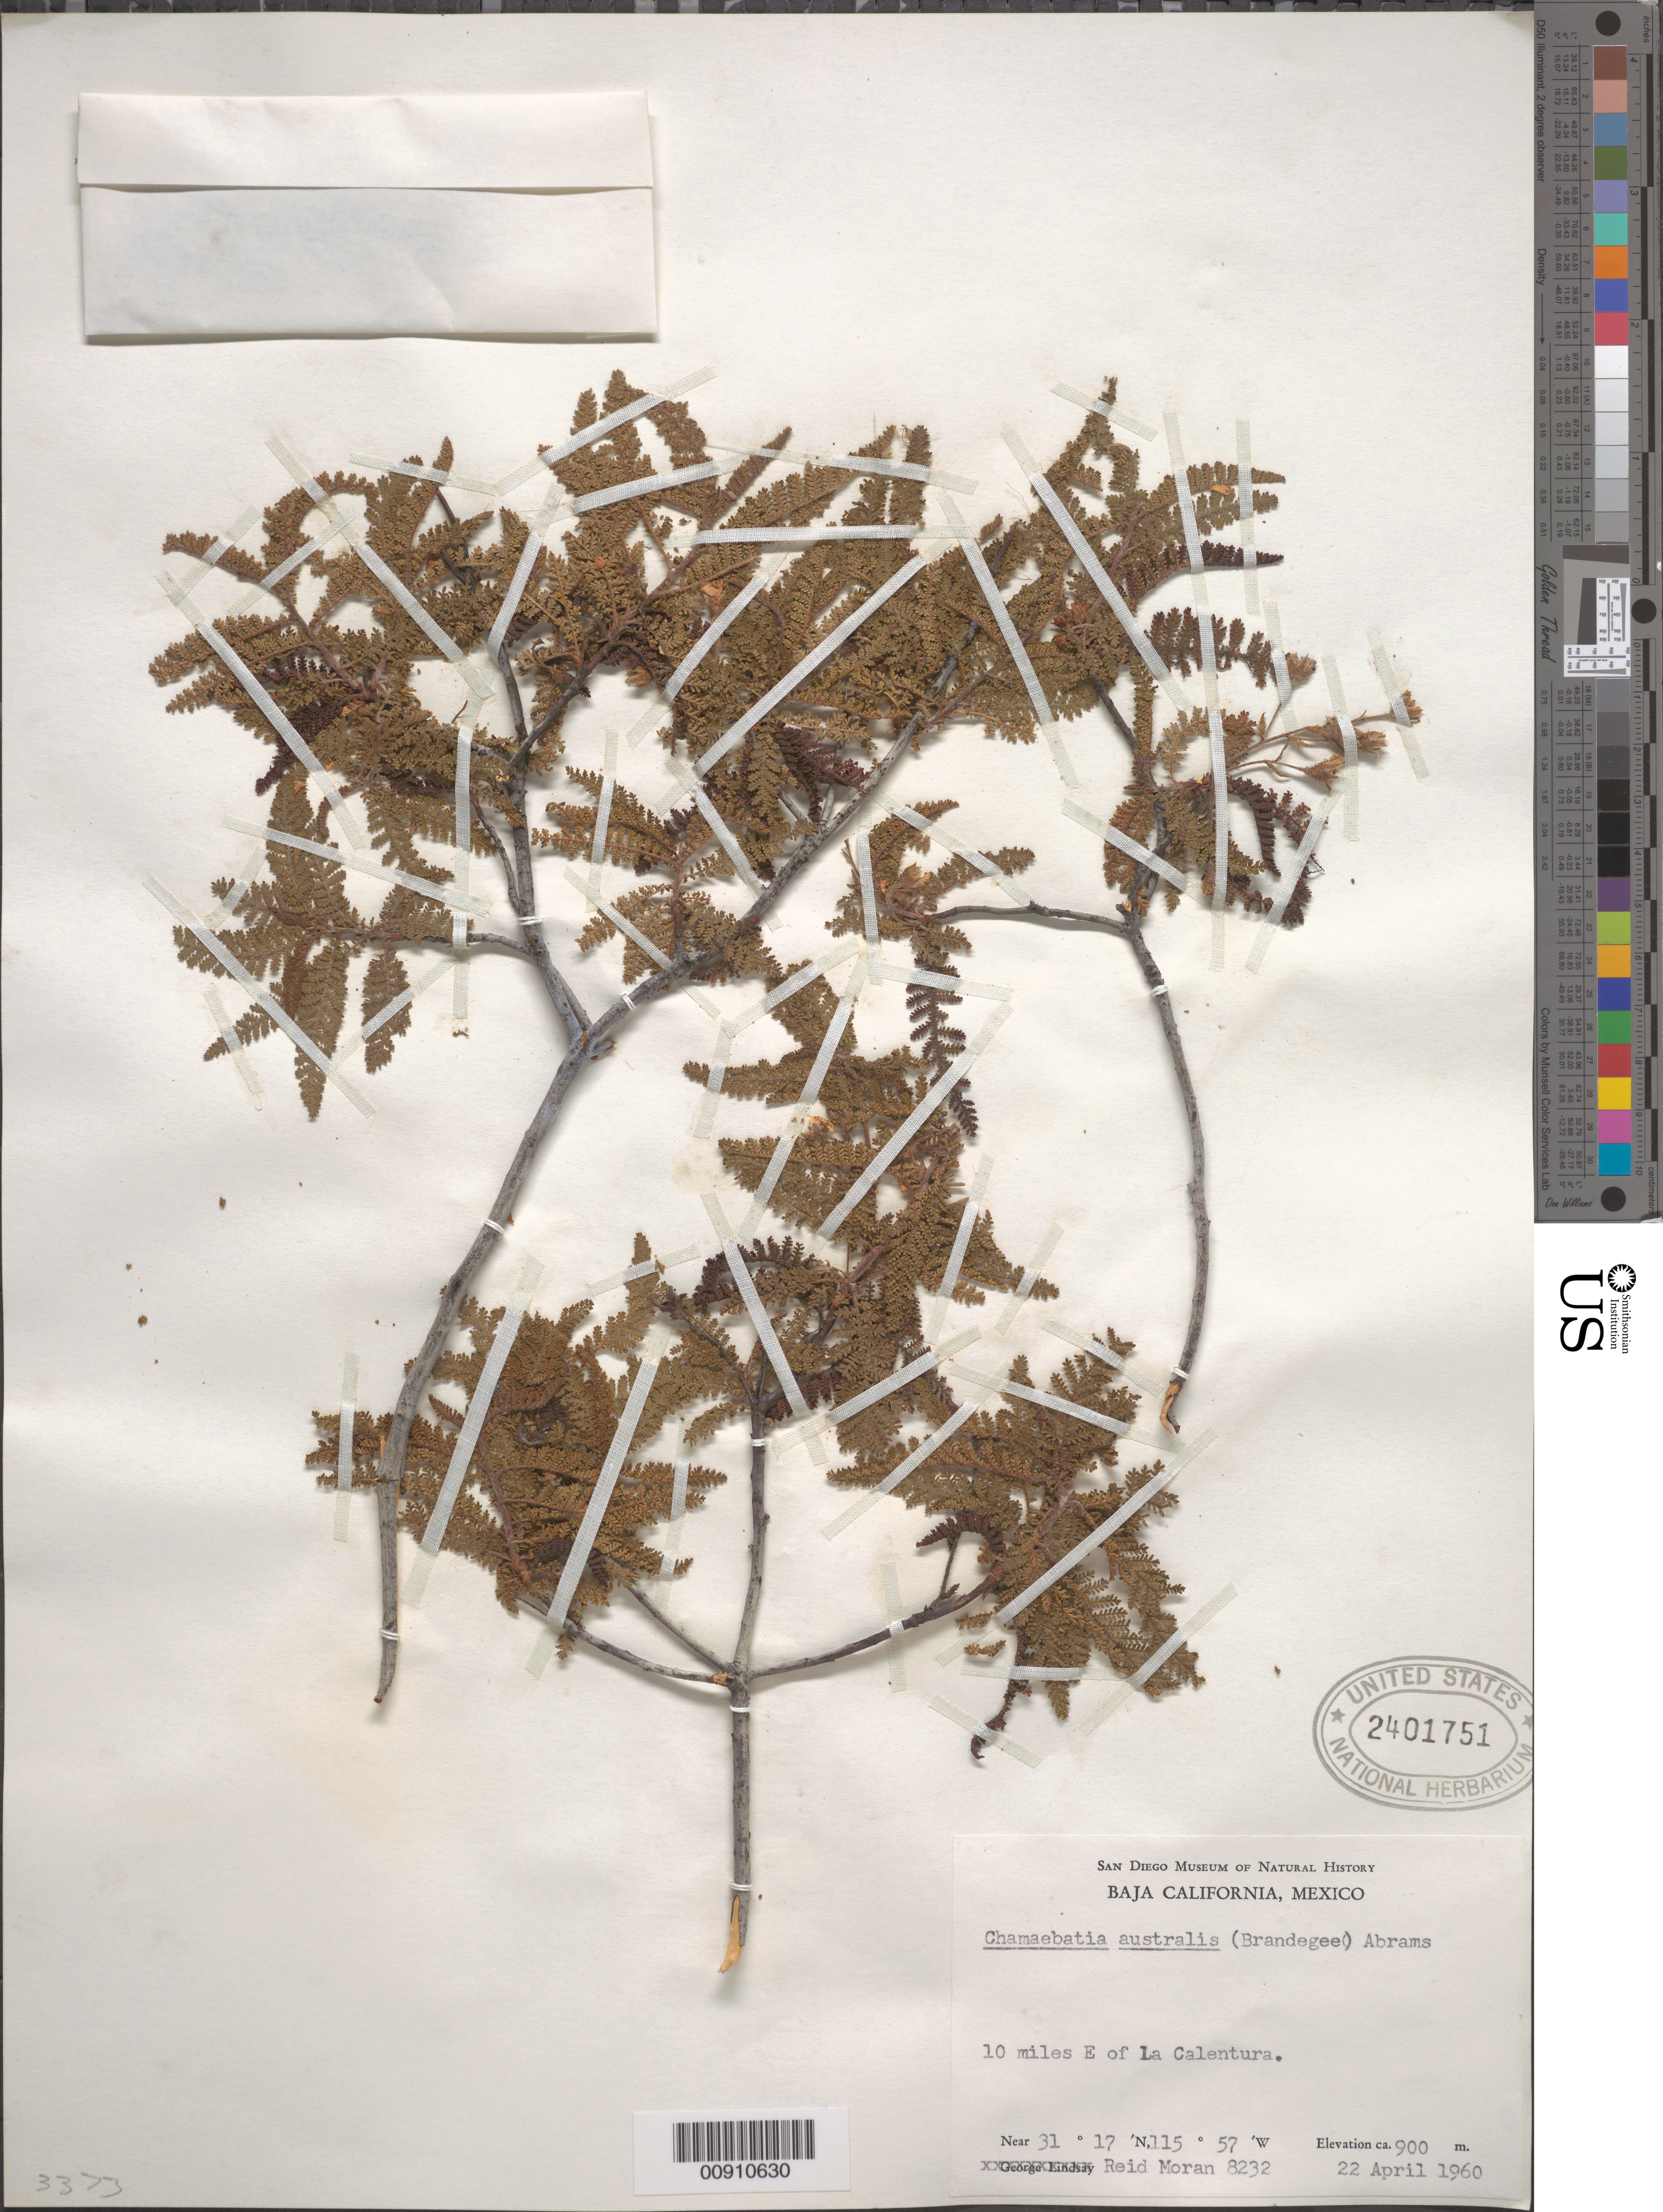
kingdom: Plantae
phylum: Tracheophyta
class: Magnoliopsida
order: Rosales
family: Rosaceae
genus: Chamaebatia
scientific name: Chamaebatia australis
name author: (Brandegee) Abrams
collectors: R. V. Moran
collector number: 8232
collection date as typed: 22 Apr 1960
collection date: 1960-04-22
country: Mexico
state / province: Baja California Norte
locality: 10 miles E of La Calentura.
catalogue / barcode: US 2401751